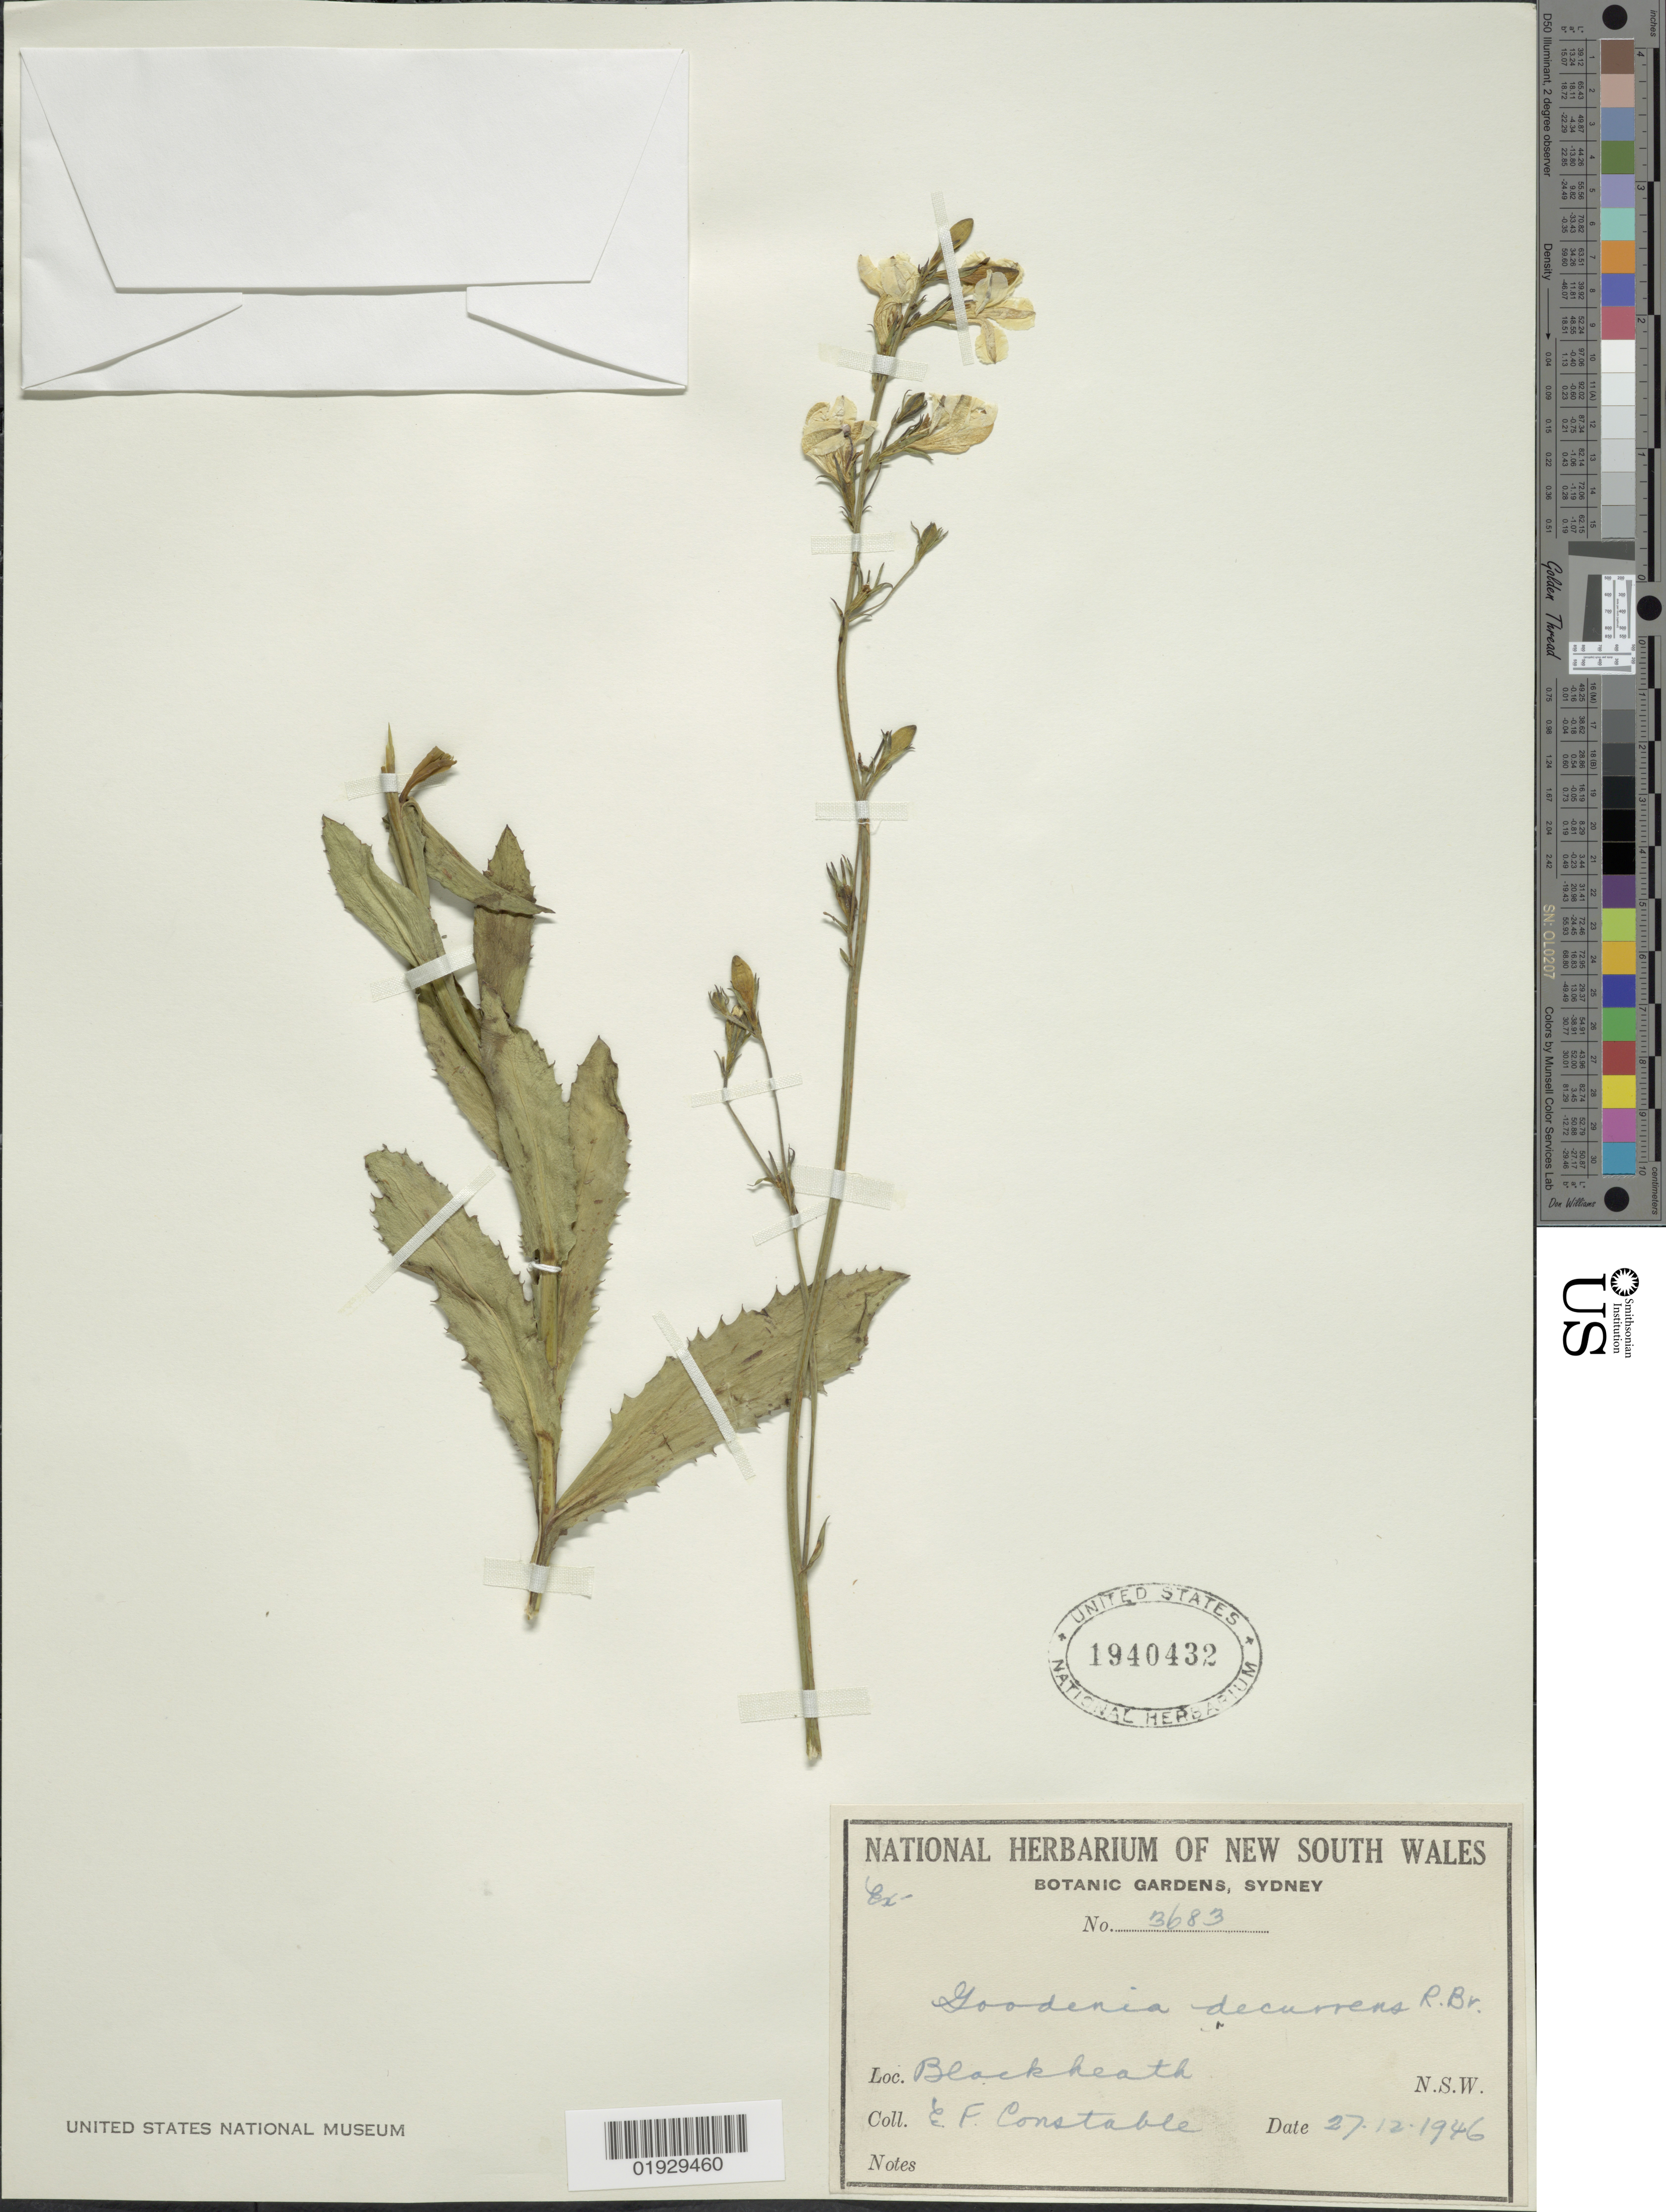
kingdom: Plantae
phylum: Tracheophyta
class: Magnoliopsida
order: Asterales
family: Goodeniaceae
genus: Goodenia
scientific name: Goodenia decurrens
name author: R. Br.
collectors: E. F. Constable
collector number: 3683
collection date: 1946-12-27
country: Australia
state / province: New South Wales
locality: Blackheath.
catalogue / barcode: US 1940432